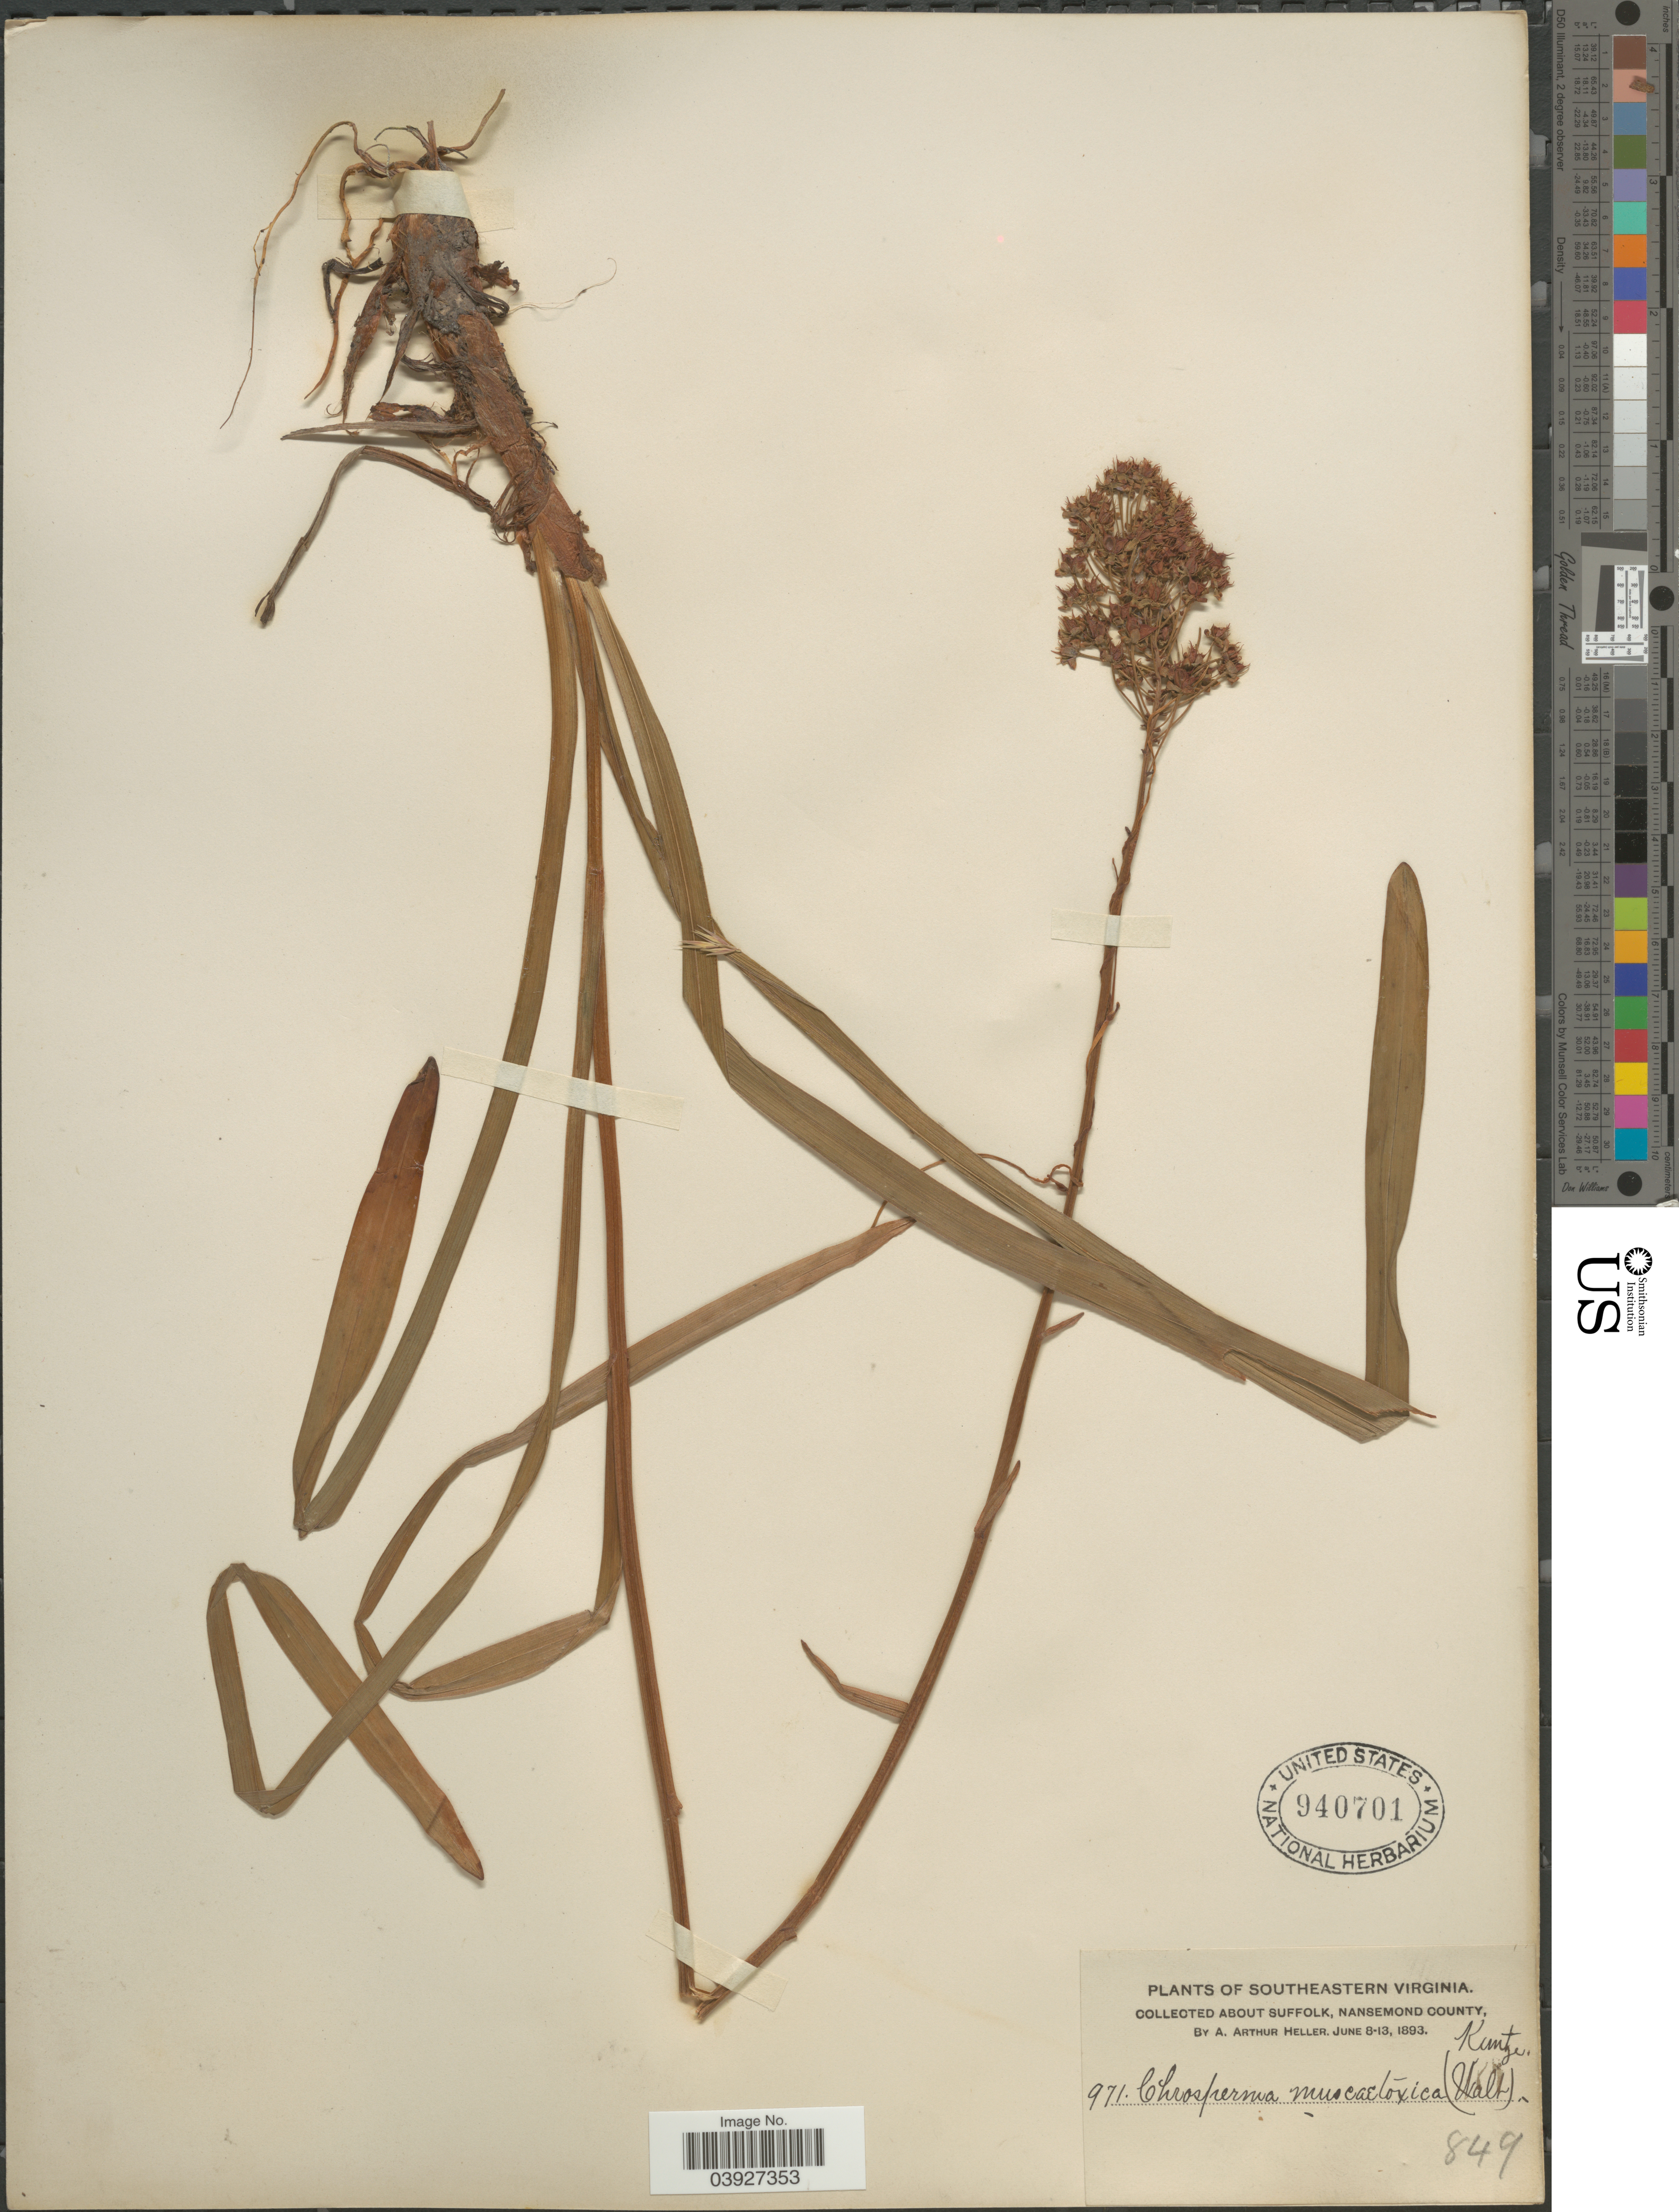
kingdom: Plantae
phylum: Tracheophyta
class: Liliopsida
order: Liliales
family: Melanthiaceae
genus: Amianthium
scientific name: Amianthium muscitoxicum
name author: (Walter) A. Gray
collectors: A. A. Heller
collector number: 971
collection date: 1893-06-08/1893-06-13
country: United States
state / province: Virginia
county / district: City of Suffolk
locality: Southeastern Virginia. About Suffolk, Nansemond County.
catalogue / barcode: US 940701